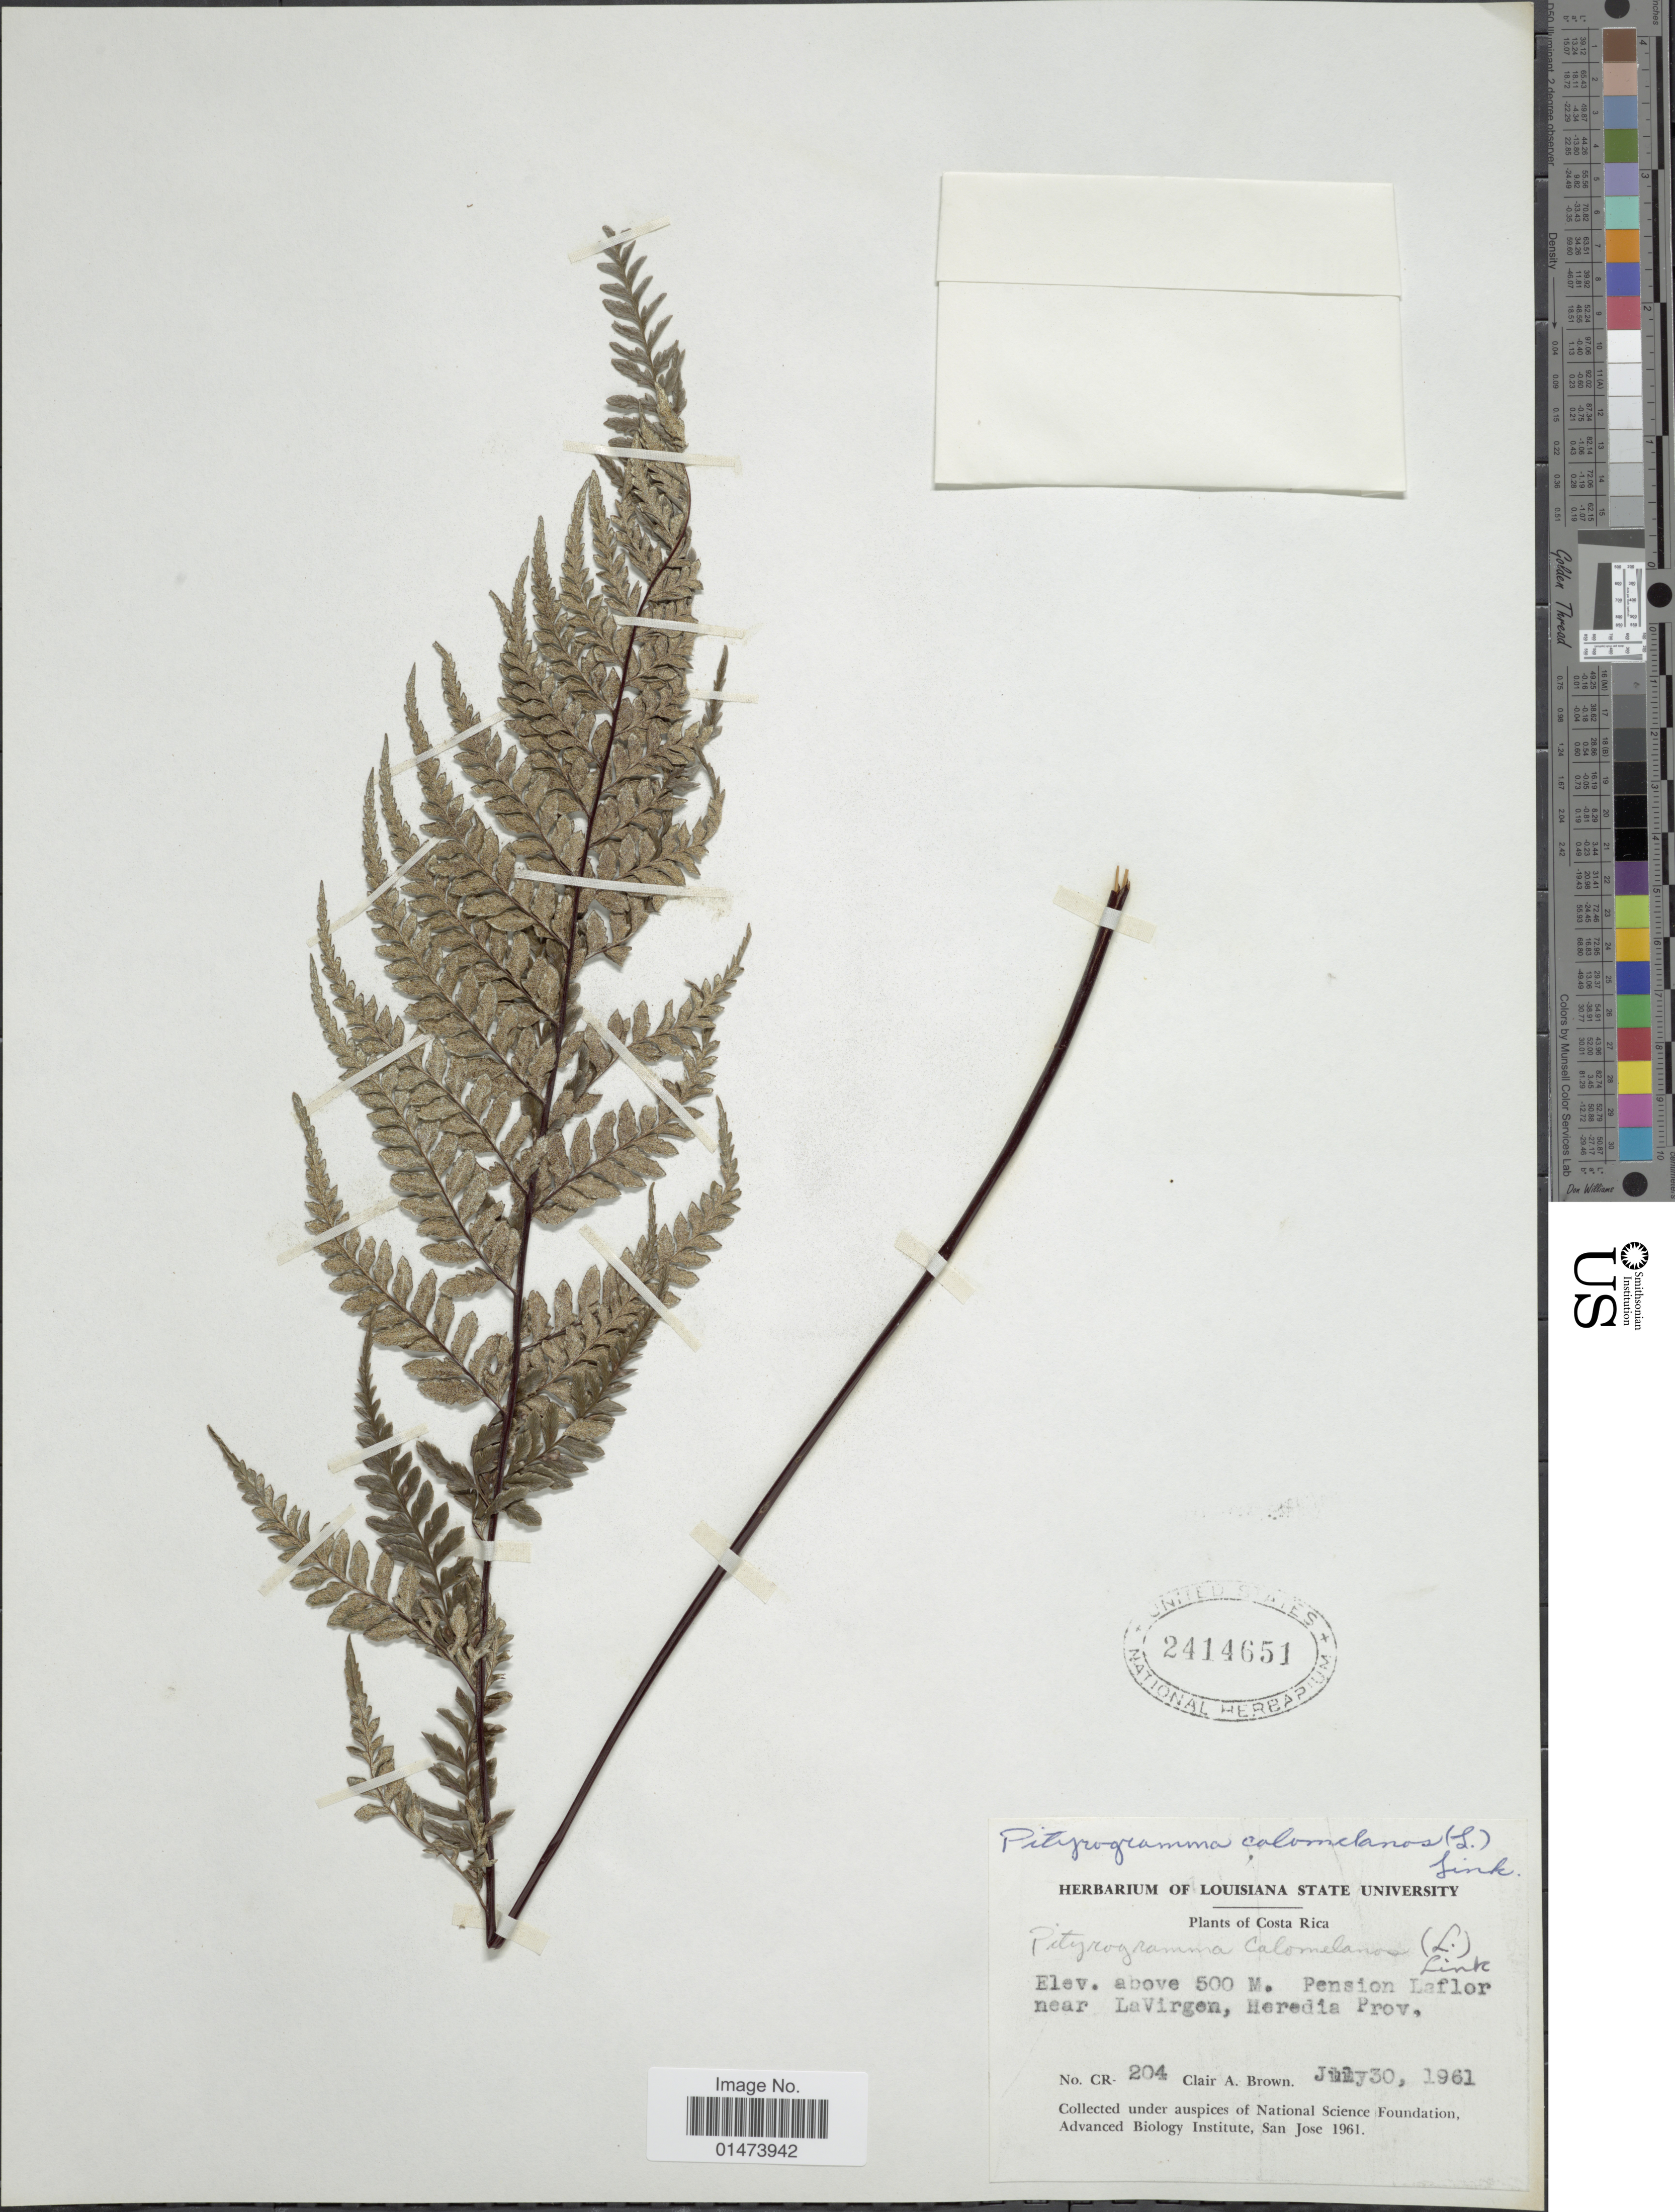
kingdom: Plantae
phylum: Tracheophyta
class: Polypodiopsida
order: Polypodiales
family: Pteridaceae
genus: Pityrogramma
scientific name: Pityrogramma calomelanos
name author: (L.) Link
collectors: C. A. Brown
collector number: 204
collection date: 1961-07-30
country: Costa Rica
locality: Pension Laflor near LaVirgen, Heredia Prov,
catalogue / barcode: US 2414651